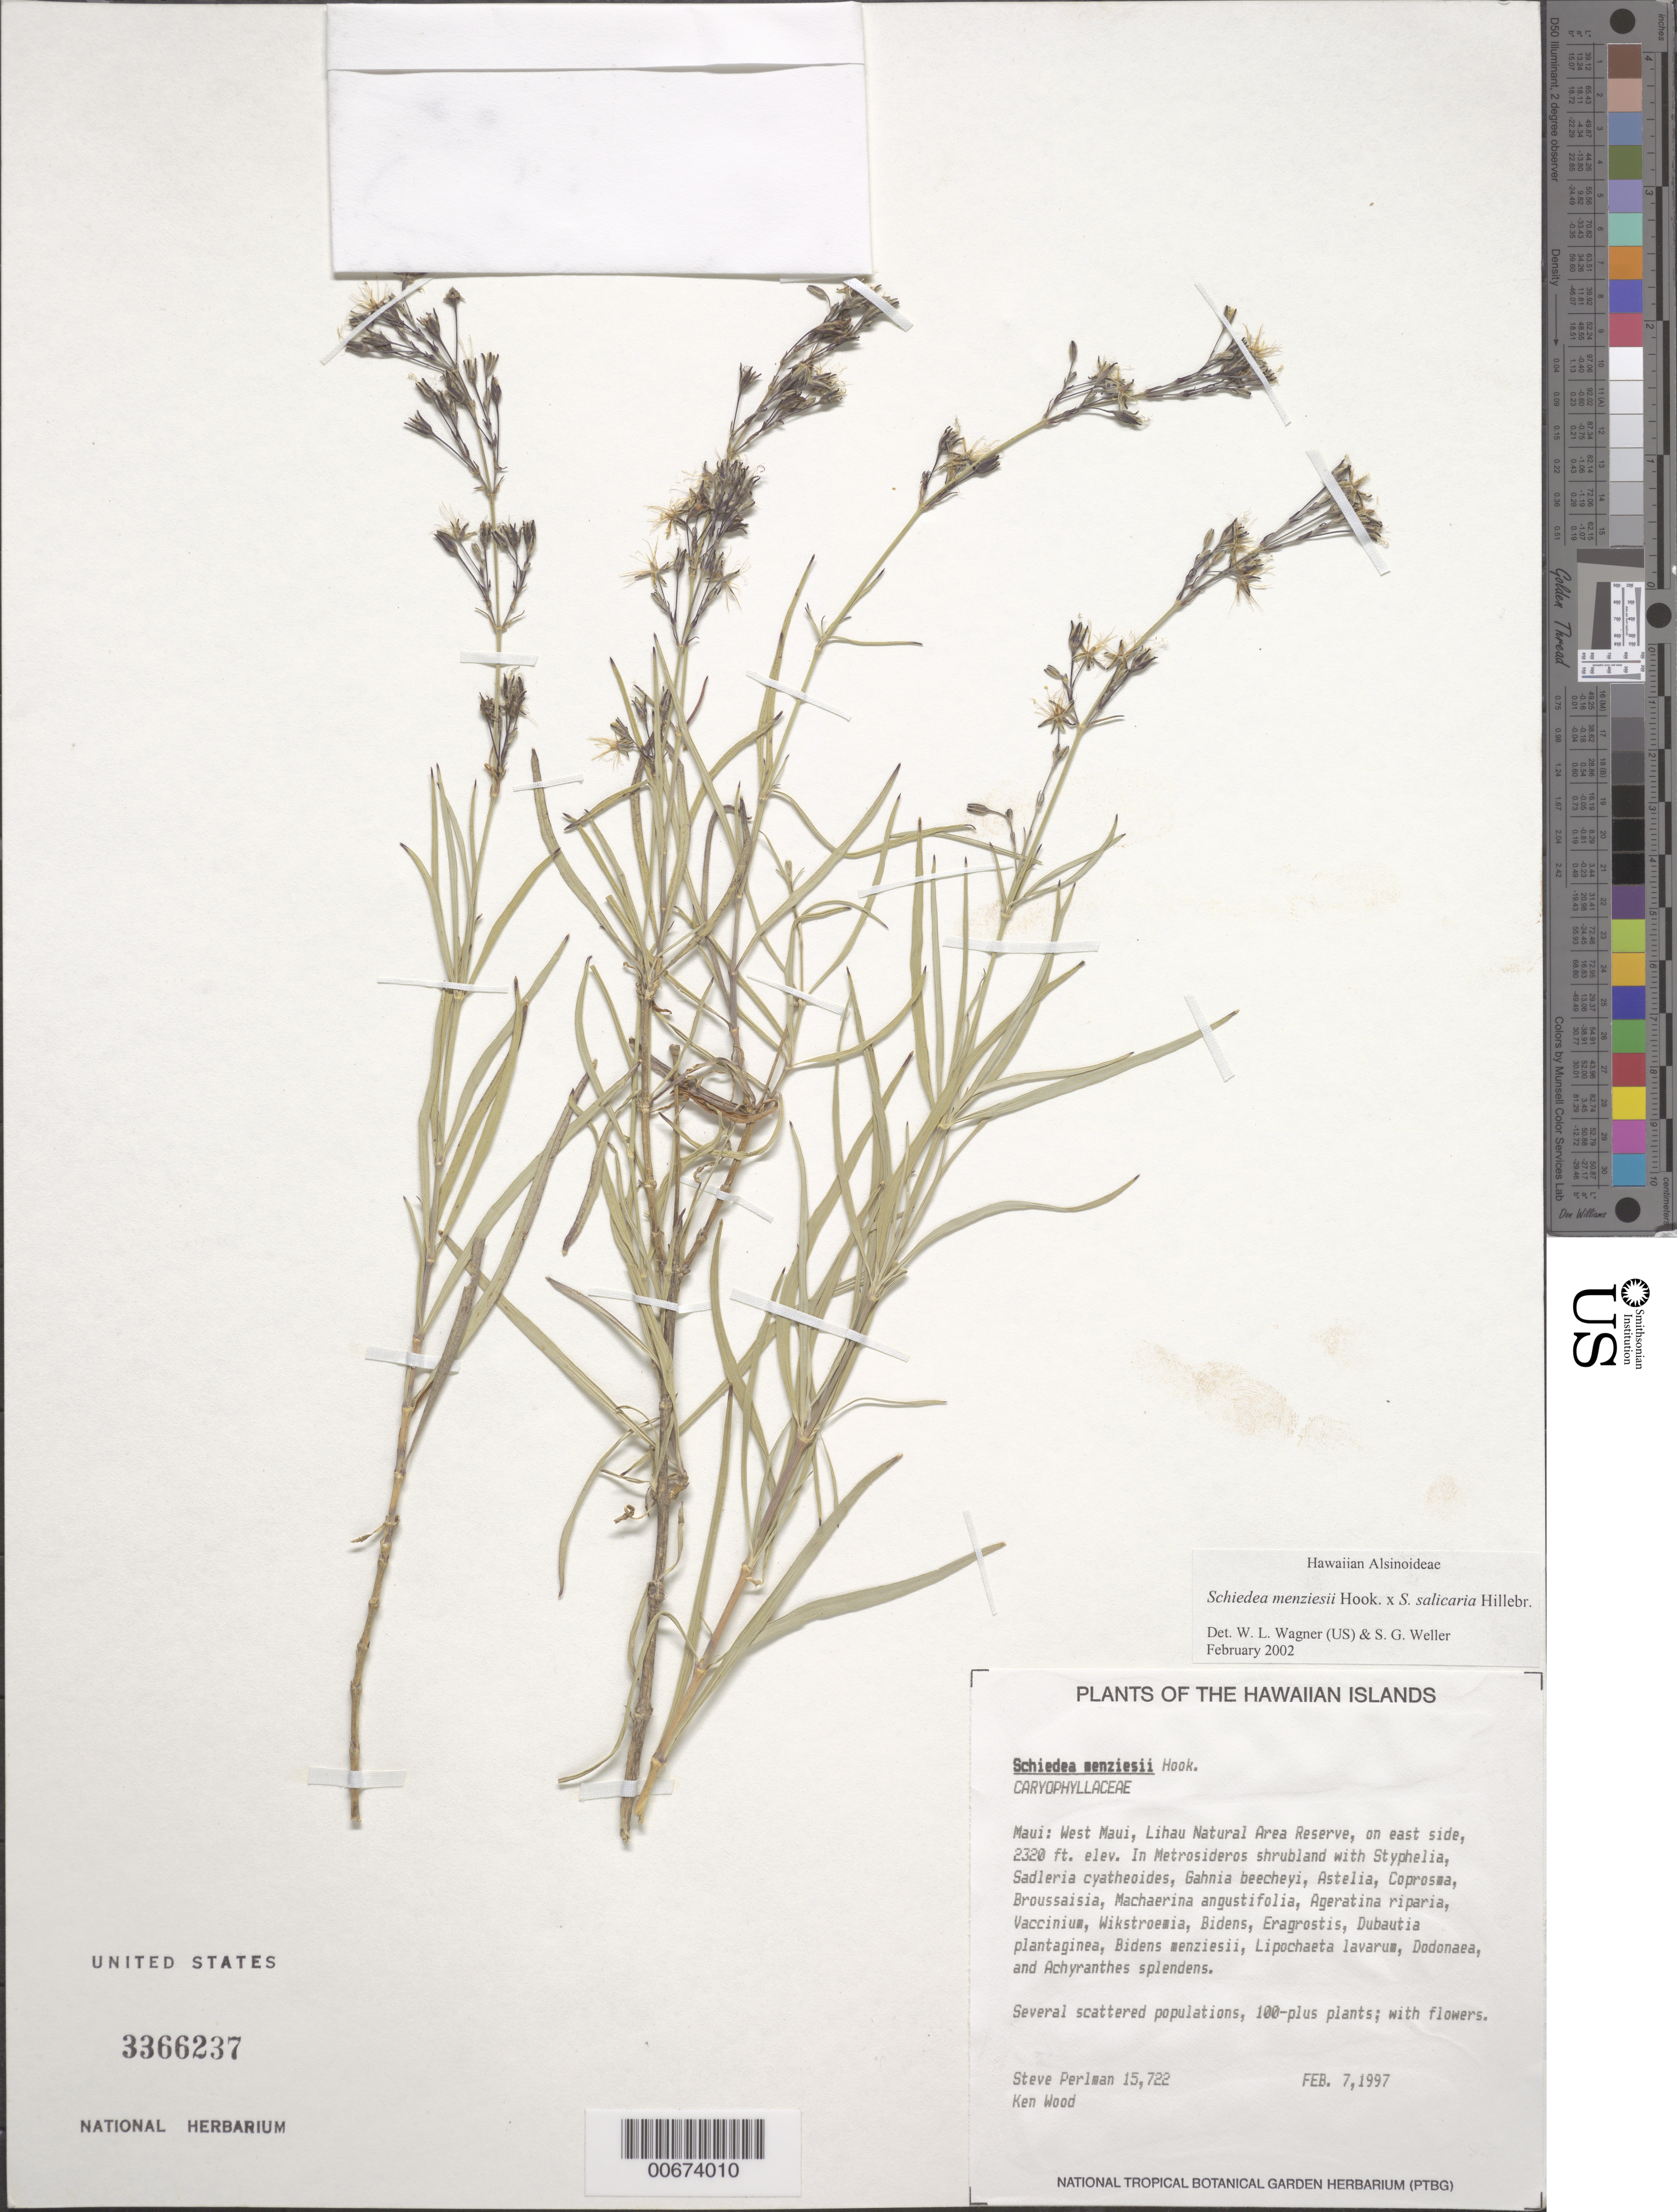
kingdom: Plantae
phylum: Tracheophyta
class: Magnoliopsida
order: Caryophyllales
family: Caryophyllaceae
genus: Schiedea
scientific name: Schiedea menziesii x S. salicaria Hillebr.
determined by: Wagner, W. L.; Weller, Stephen G.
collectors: S. P. Perlman & K. Wood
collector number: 15722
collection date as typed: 7 Feb 1997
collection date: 1997-02-07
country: United States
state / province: Hawaii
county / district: Maui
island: Maui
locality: West Maui, Lihau Natural Area Reserve, on E side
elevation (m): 707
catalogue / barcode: US 3366237